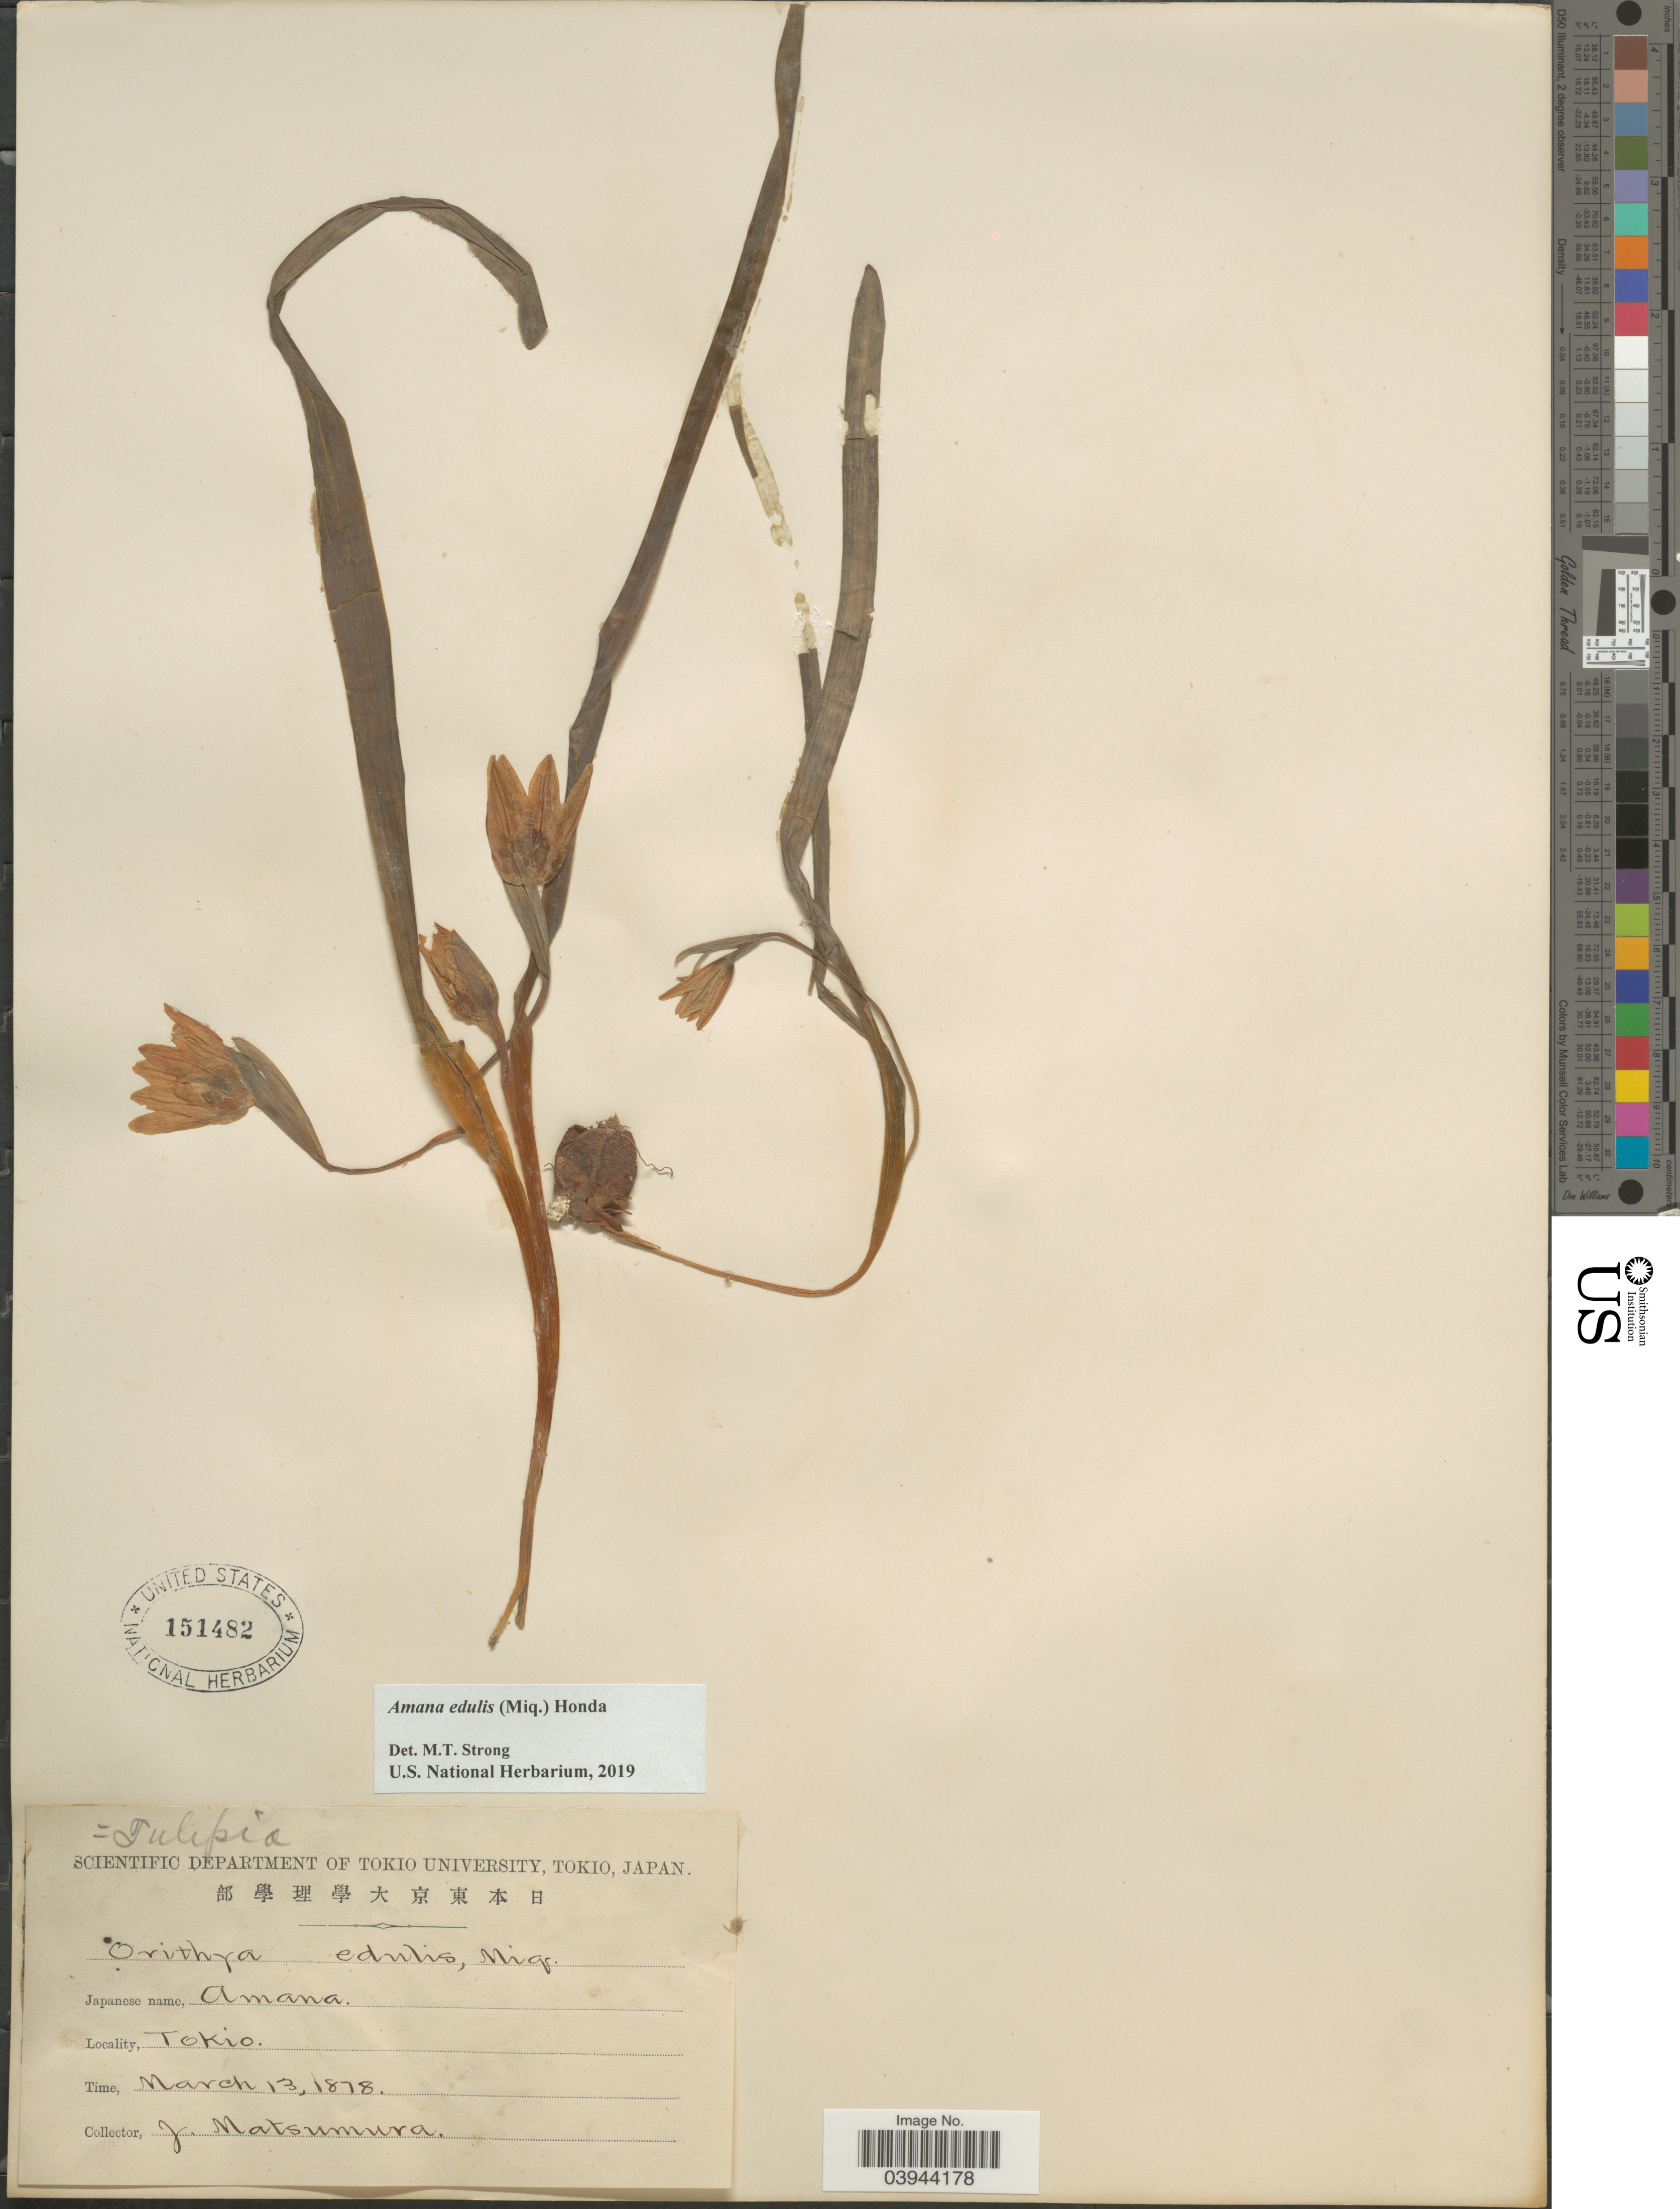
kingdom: Plantae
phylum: Tracheophyta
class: Liliopsida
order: Liliales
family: Liliaceae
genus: Amana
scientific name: Amana edulis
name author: (Miq.) Honda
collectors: J. Matsumura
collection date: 1878-03-13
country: Japan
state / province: Tokyo, Federal City of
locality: Tokio.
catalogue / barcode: US 151482